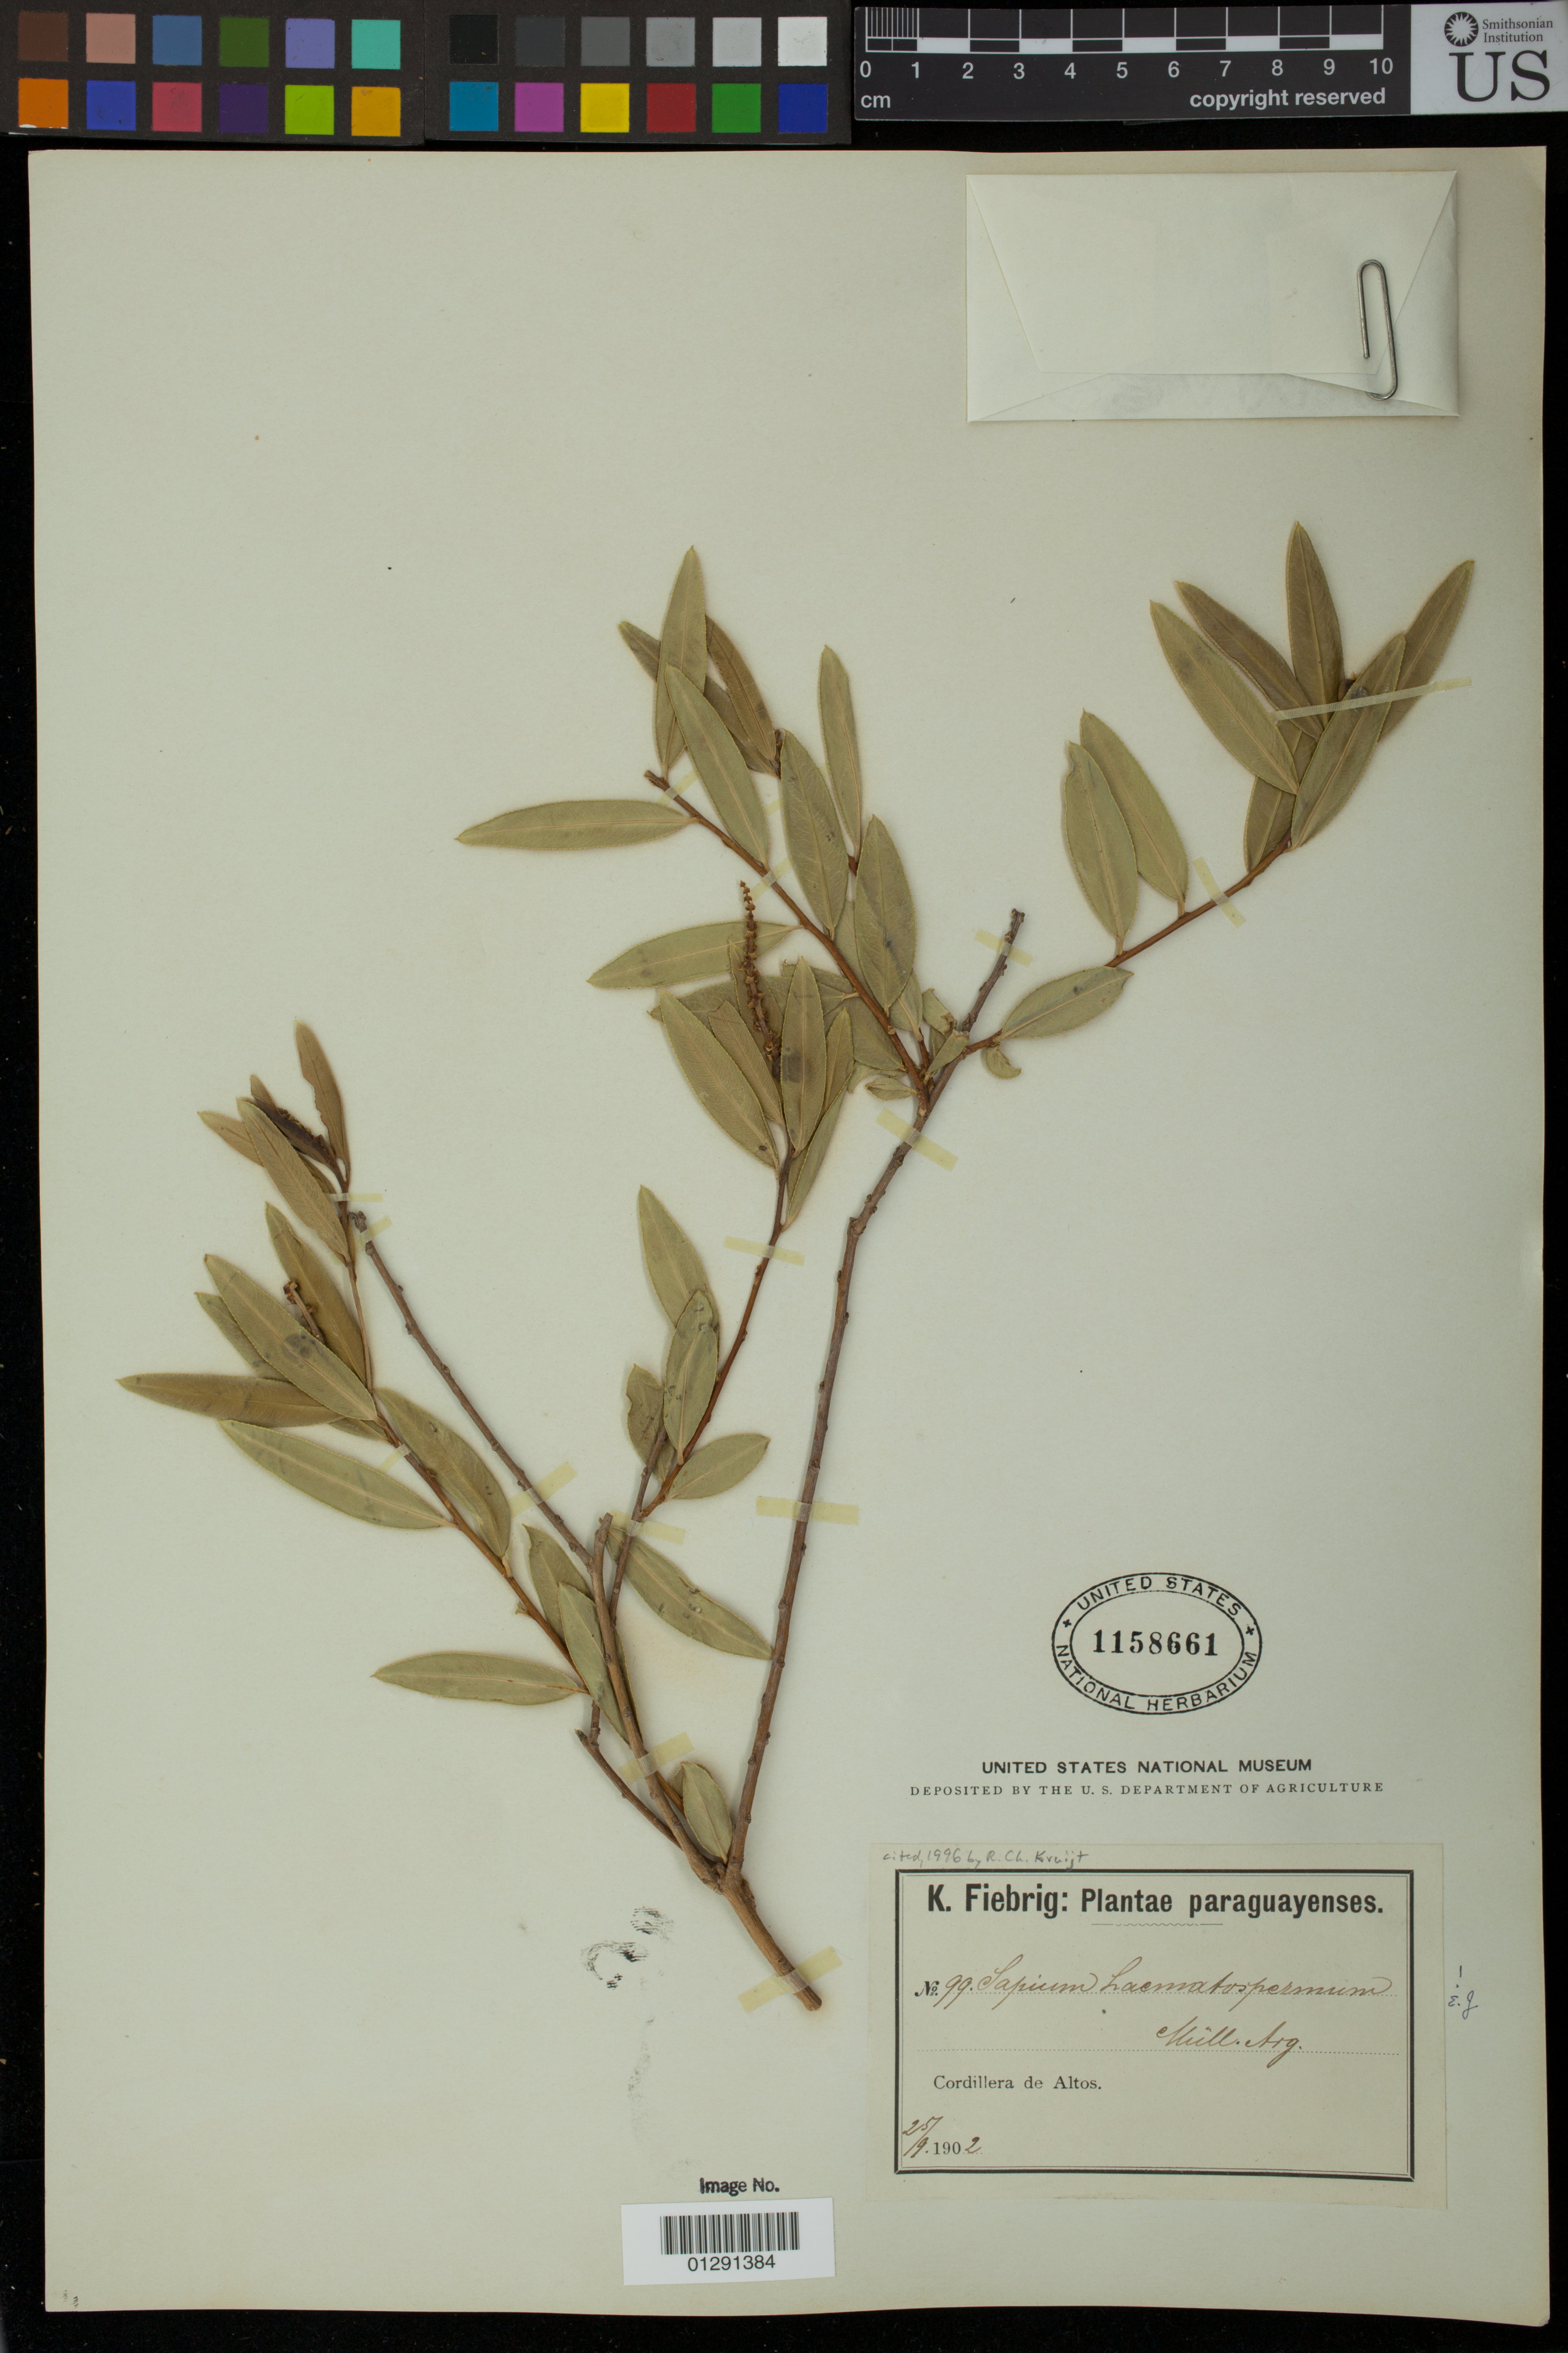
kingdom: Plantae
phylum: Tracheophyta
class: Magnoliopsida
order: Malpighiales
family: Euphorbiaceae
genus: Sapium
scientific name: Sapium haematospermum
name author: Müll. Arg.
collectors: K. Fiebrig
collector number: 99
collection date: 1902-09-25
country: Paraguay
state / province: Cordillera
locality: Cordillera de Altos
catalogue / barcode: US 1158661